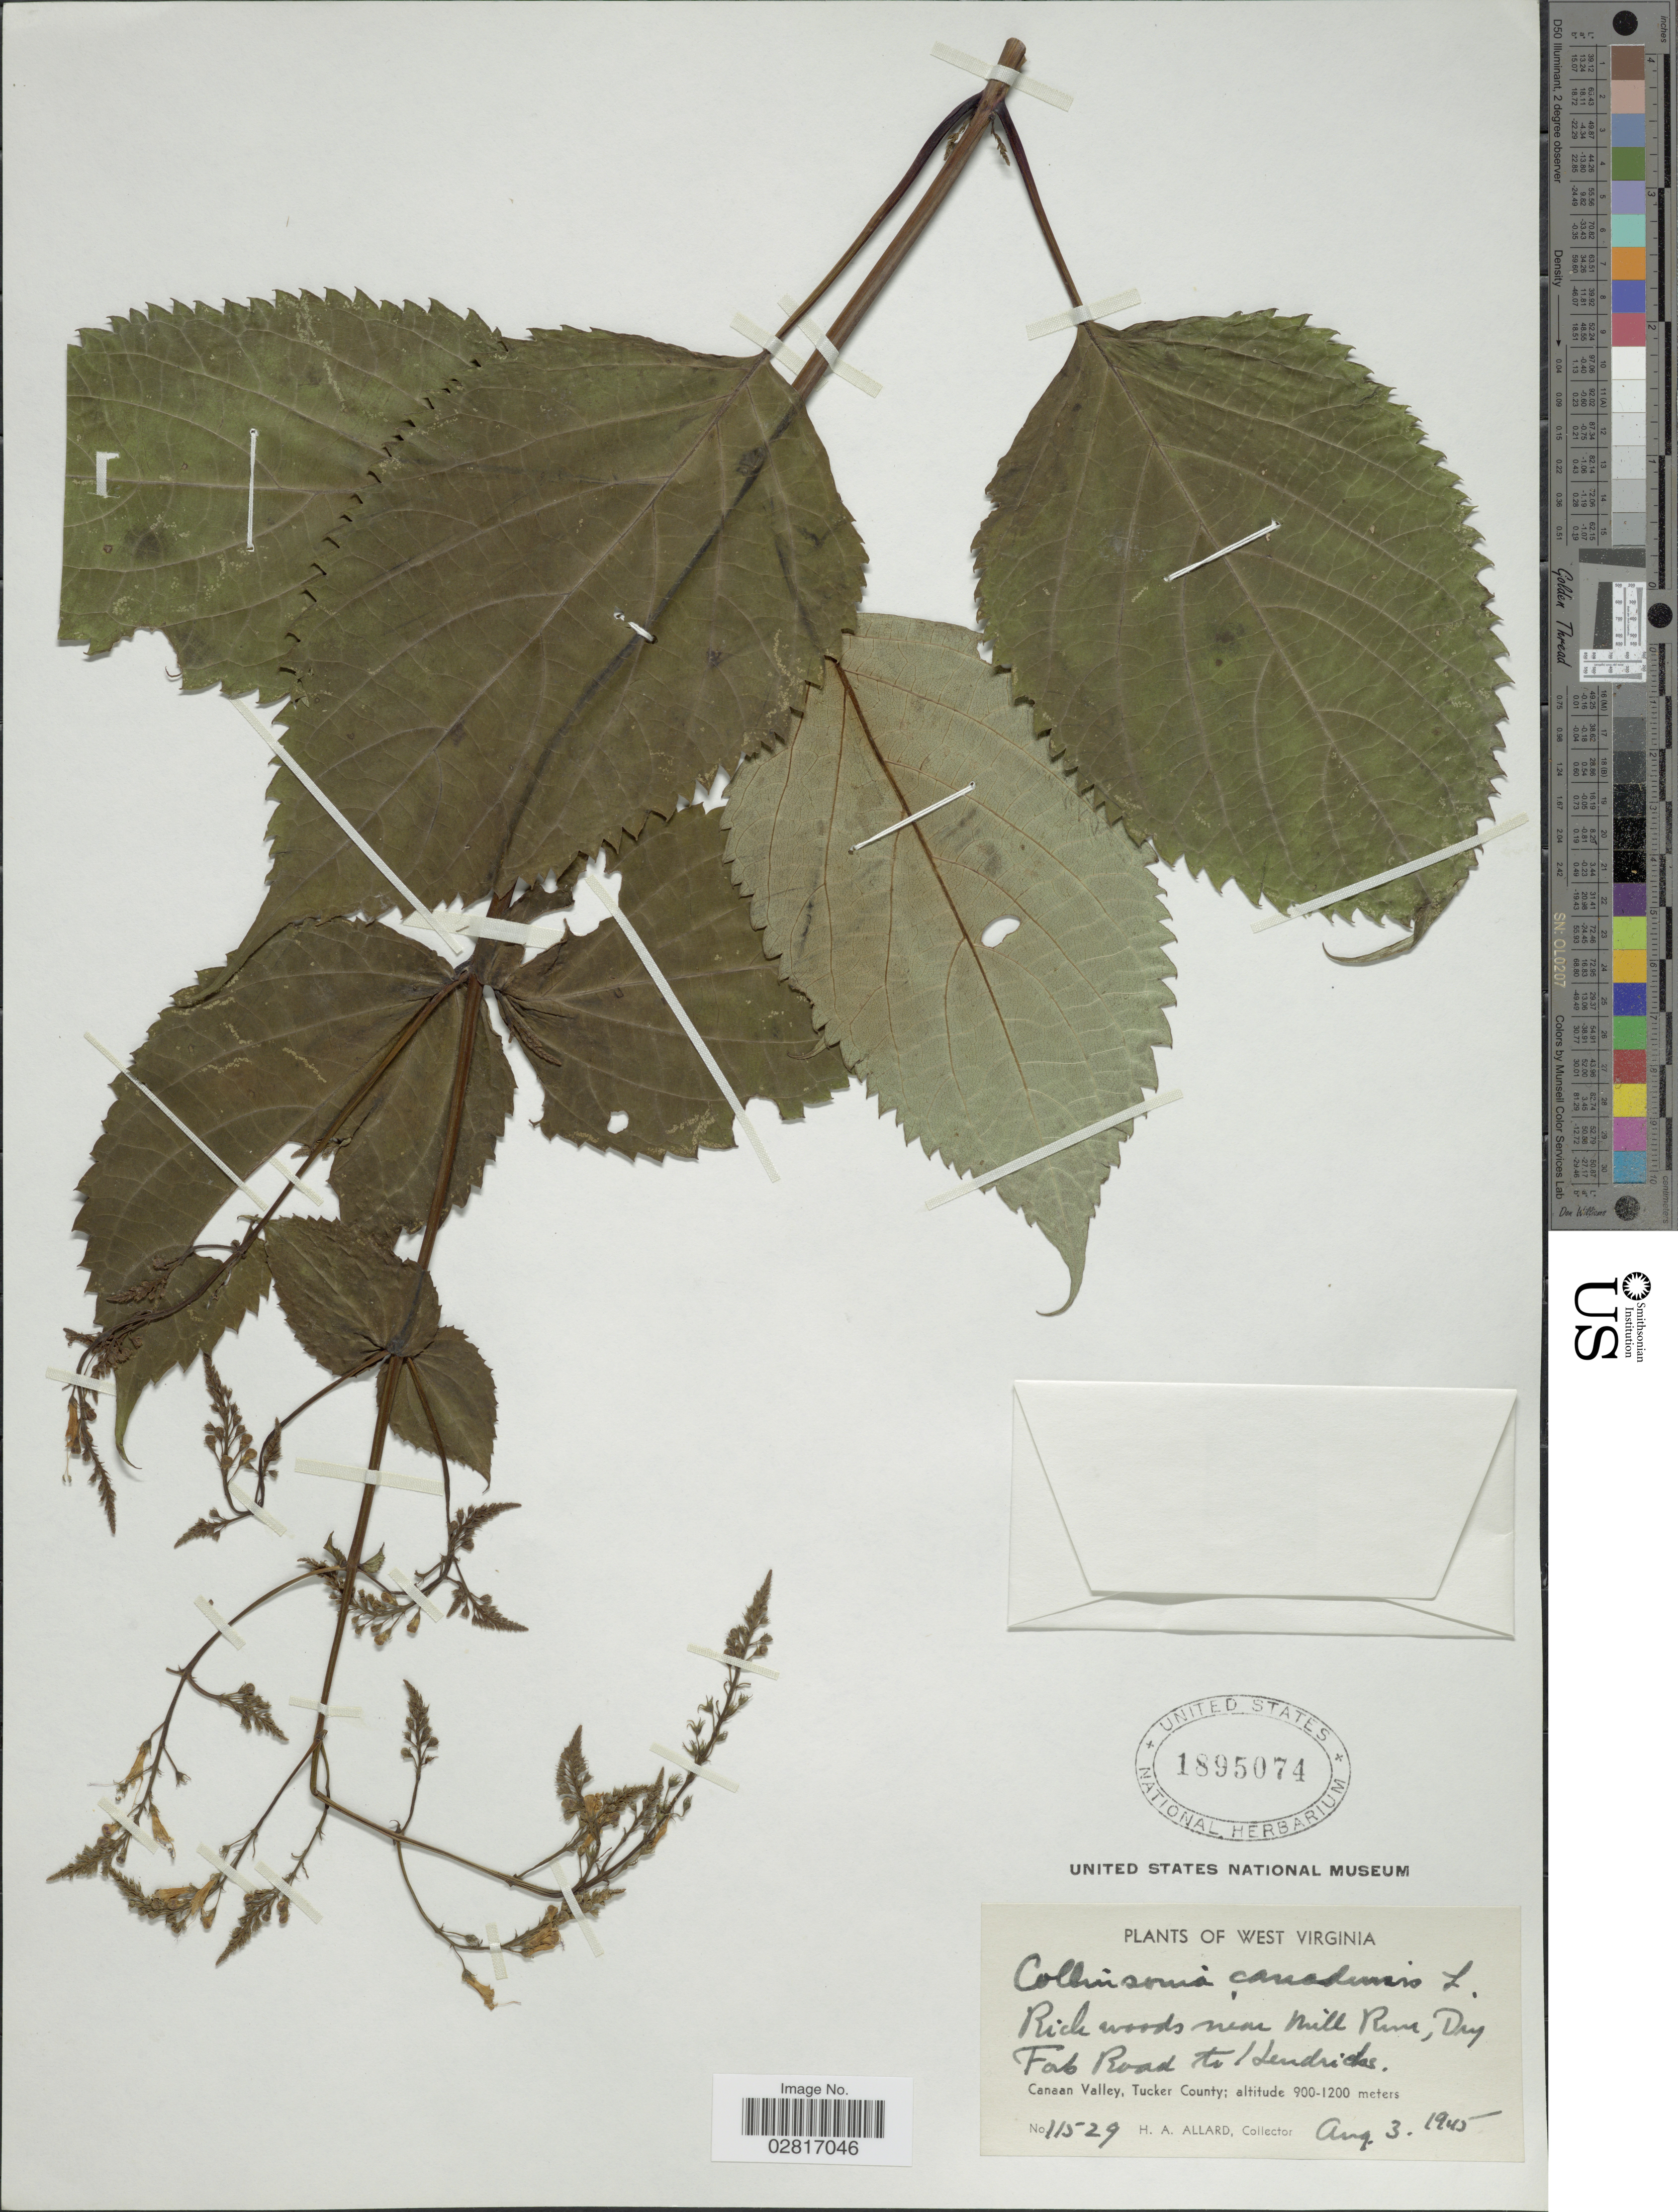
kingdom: Plantae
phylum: Tracheophyta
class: Magnoliopsida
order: Lamiales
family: Lamiaceae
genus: Collinsonia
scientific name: Collinsonia canadensis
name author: L.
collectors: H. A. Allard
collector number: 11529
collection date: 1945-08-03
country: United States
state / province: West Virginia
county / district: Tucker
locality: Near Mill Run, Dry Fork Road to Hendricks. Canaan Valley, Tucker County.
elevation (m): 900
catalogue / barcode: US 1895074